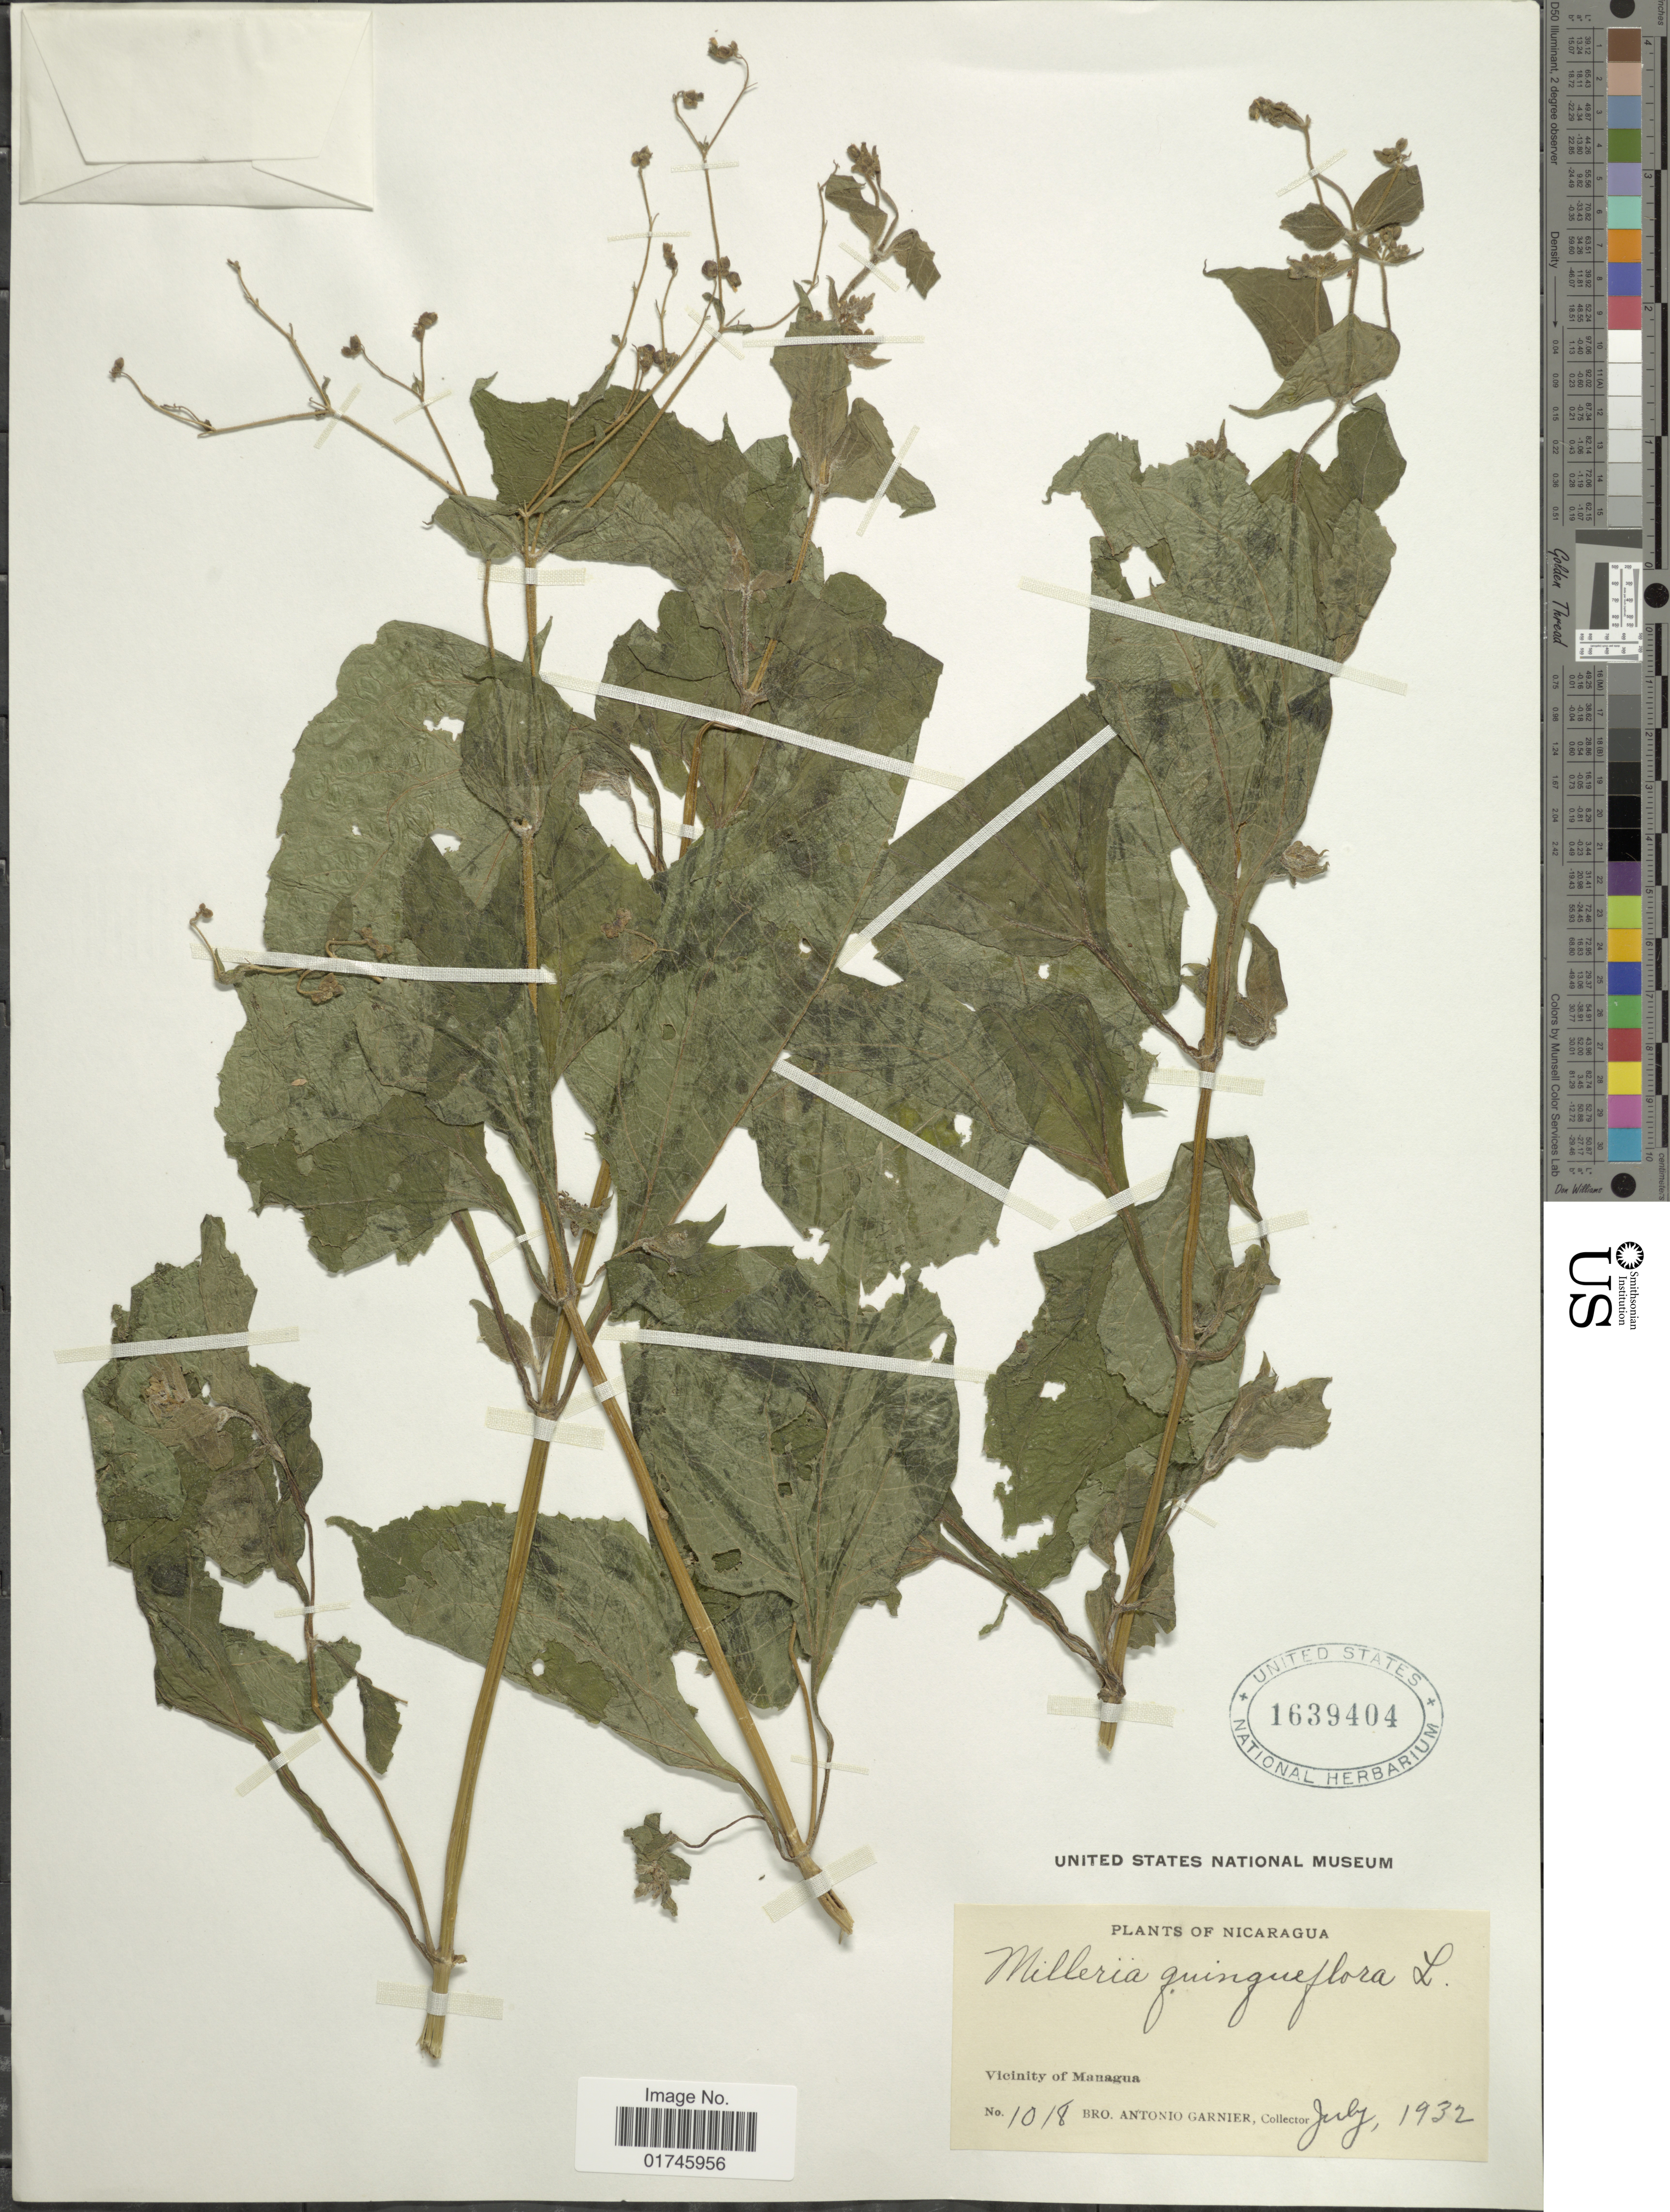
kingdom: Plantae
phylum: Tracheophyta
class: Magnoliopsida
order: Asterales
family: Asteraceae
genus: Milleria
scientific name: Milleria quinqueflora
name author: L.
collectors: Bro. A. Garnier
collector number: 1018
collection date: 1932-07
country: Nicaragua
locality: Managua.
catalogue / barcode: US 1639404